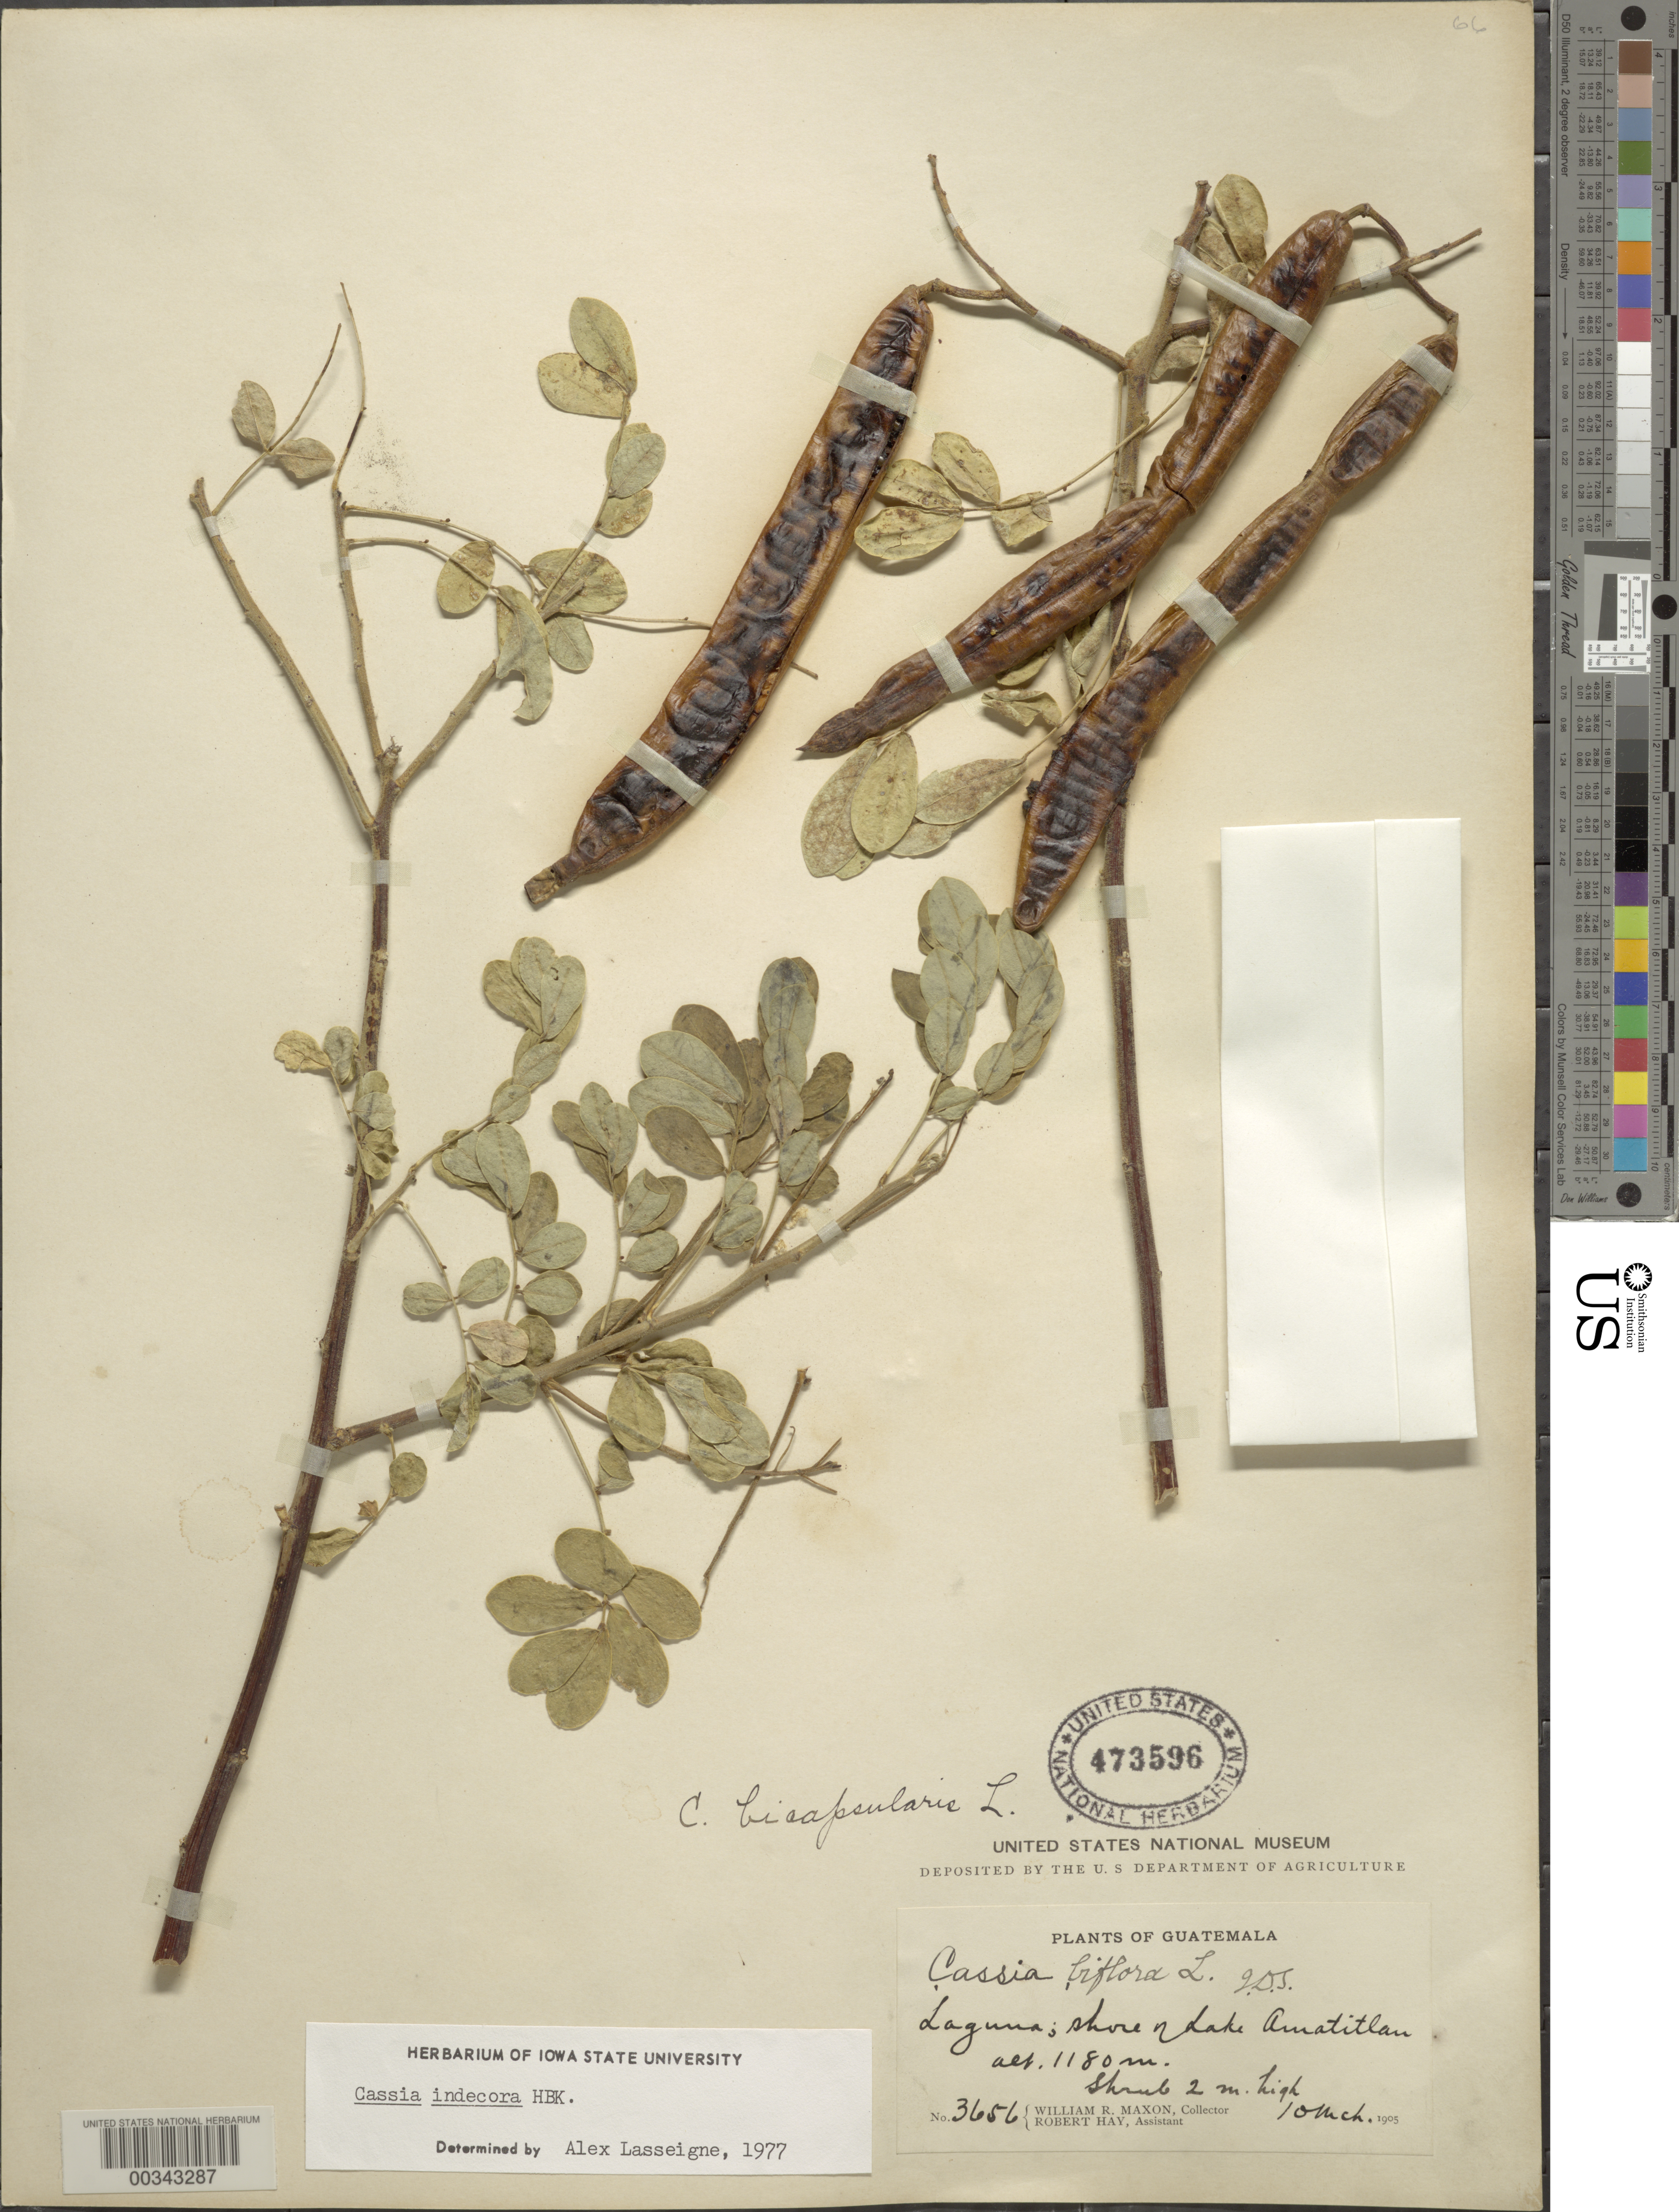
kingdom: Plantae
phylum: Tracheophyta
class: Magnoliopsida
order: Fabales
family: Fabaceae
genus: Senna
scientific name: Senna pendula var. advena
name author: (Vogel) H.S. Irwin & Barneby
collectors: W. R. Maxon & R. H. Hay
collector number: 3656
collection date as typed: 10 Mar 1905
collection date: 1905-03-10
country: Guatemala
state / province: Guatemala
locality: Laguna and shore of Lake Amatitlán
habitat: Laguna and shore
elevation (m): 1180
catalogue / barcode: US 473596